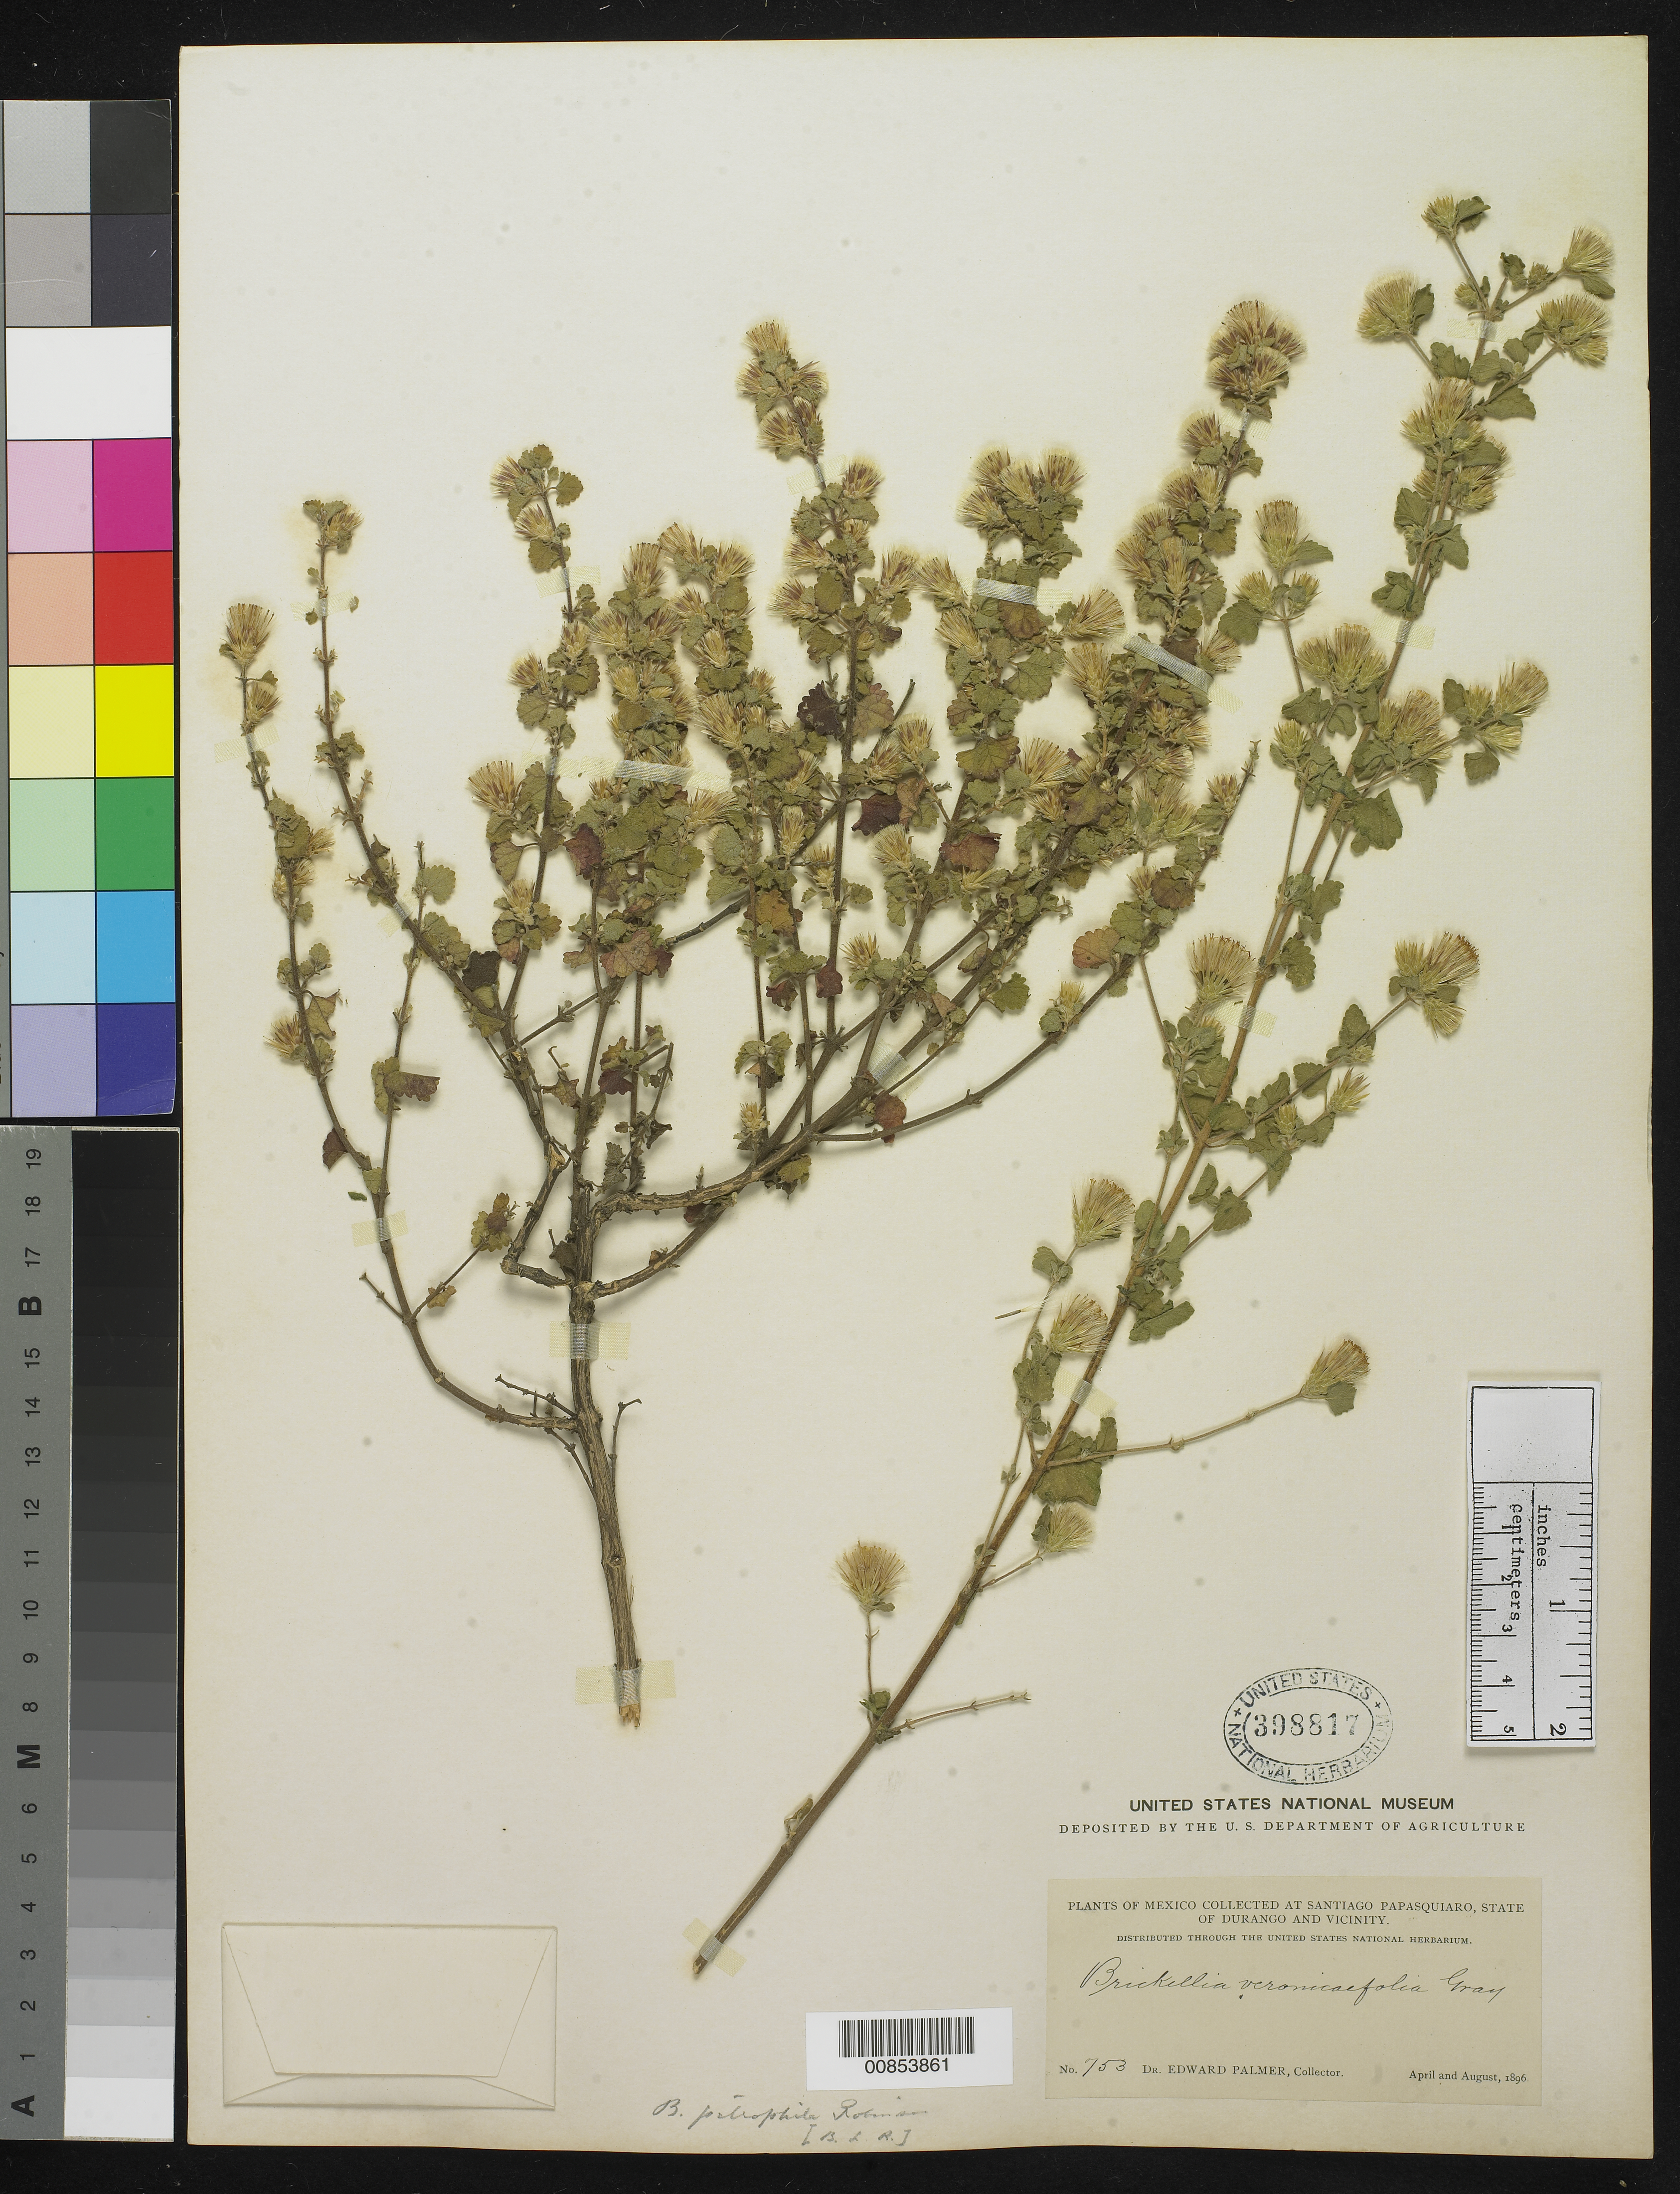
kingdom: Plantae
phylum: Tracheophyta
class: Magnoliopsida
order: Asterales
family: Asteraceae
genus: Brickellia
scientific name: Brickellia veronicaefolia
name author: (Kunth) A. Gray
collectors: E. Palmer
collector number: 753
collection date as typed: Apr 1896 to -- Aug 1896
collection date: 1896-04/1896-08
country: Mexico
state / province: Durango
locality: Santiago Papasquiaro, Durango and vicinity.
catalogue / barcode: US 398817